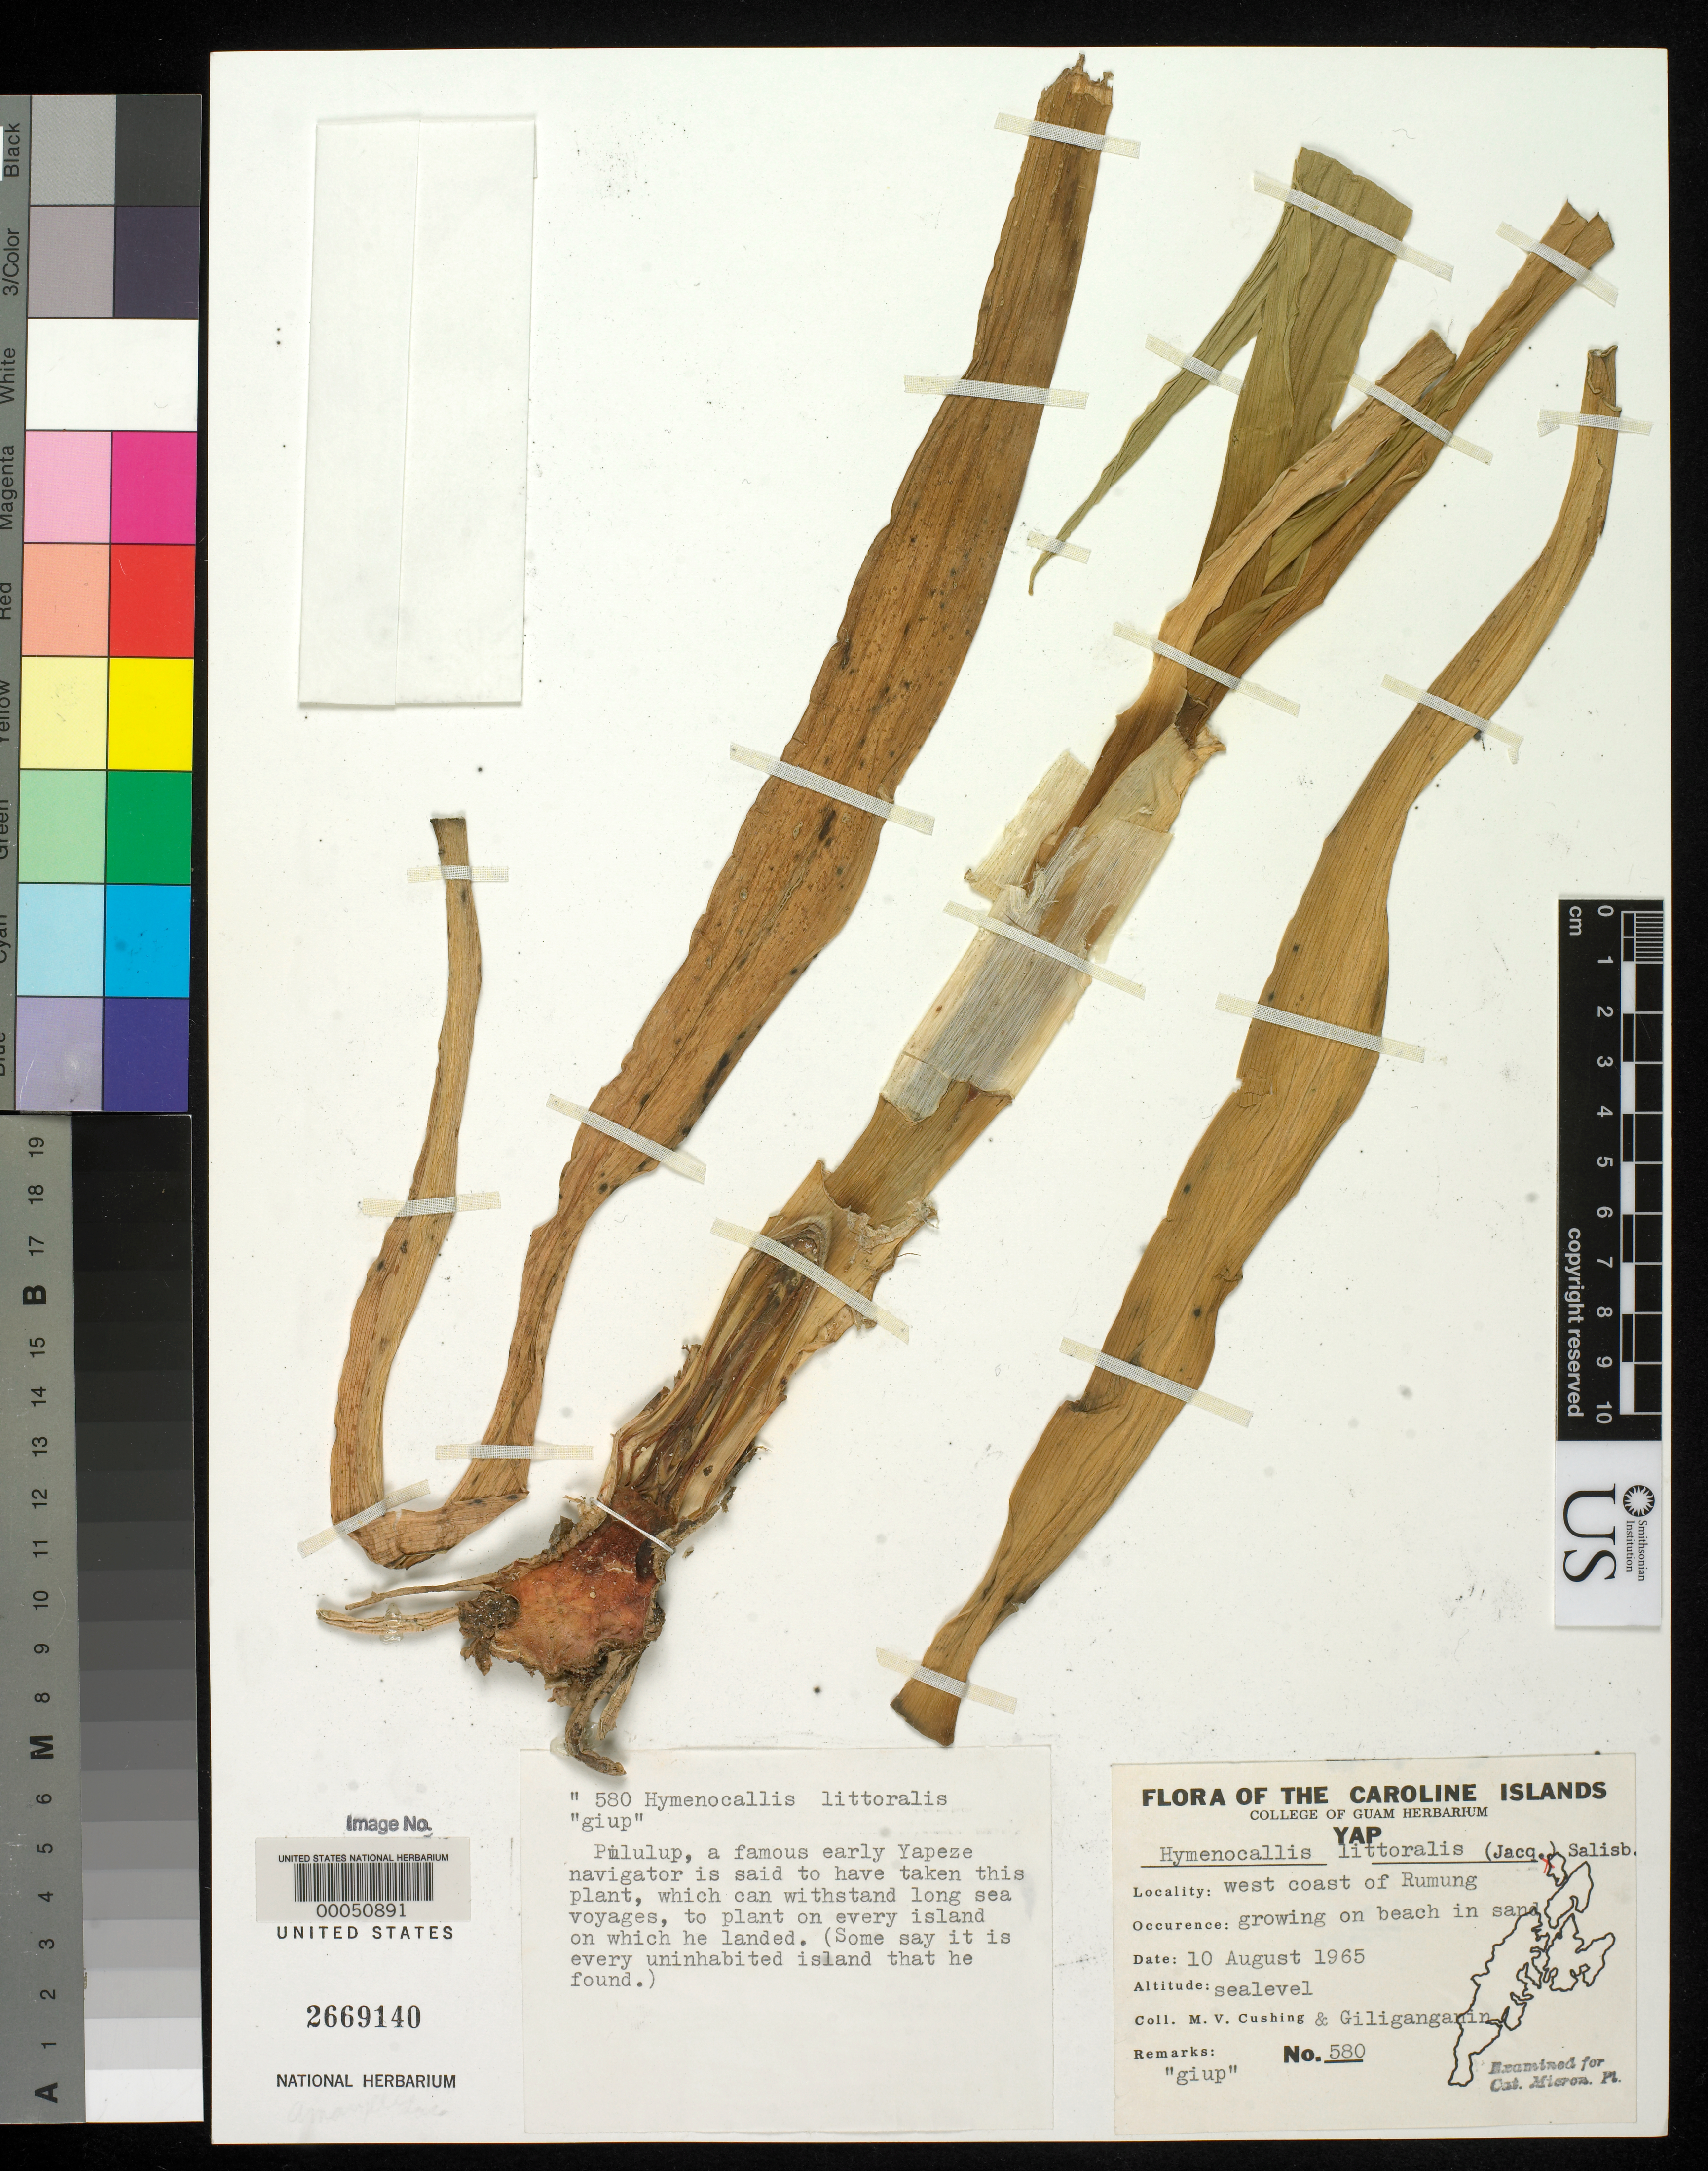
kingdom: Plantae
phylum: Tracheophyta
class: Liliopsida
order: Asparagales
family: Amaryllidaceae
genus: Hymenocallis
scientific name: Hymenocallis littoralis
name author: (Jacq.) Salisb.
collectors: M. V. Cushing & -. Giliganganin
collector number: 580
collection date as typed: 10 Aug 1965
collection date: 1965-08-10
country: Micronesia, Federated States of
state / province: Yap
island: Rumung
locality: W coast of Rumung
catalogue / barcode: US 2669140